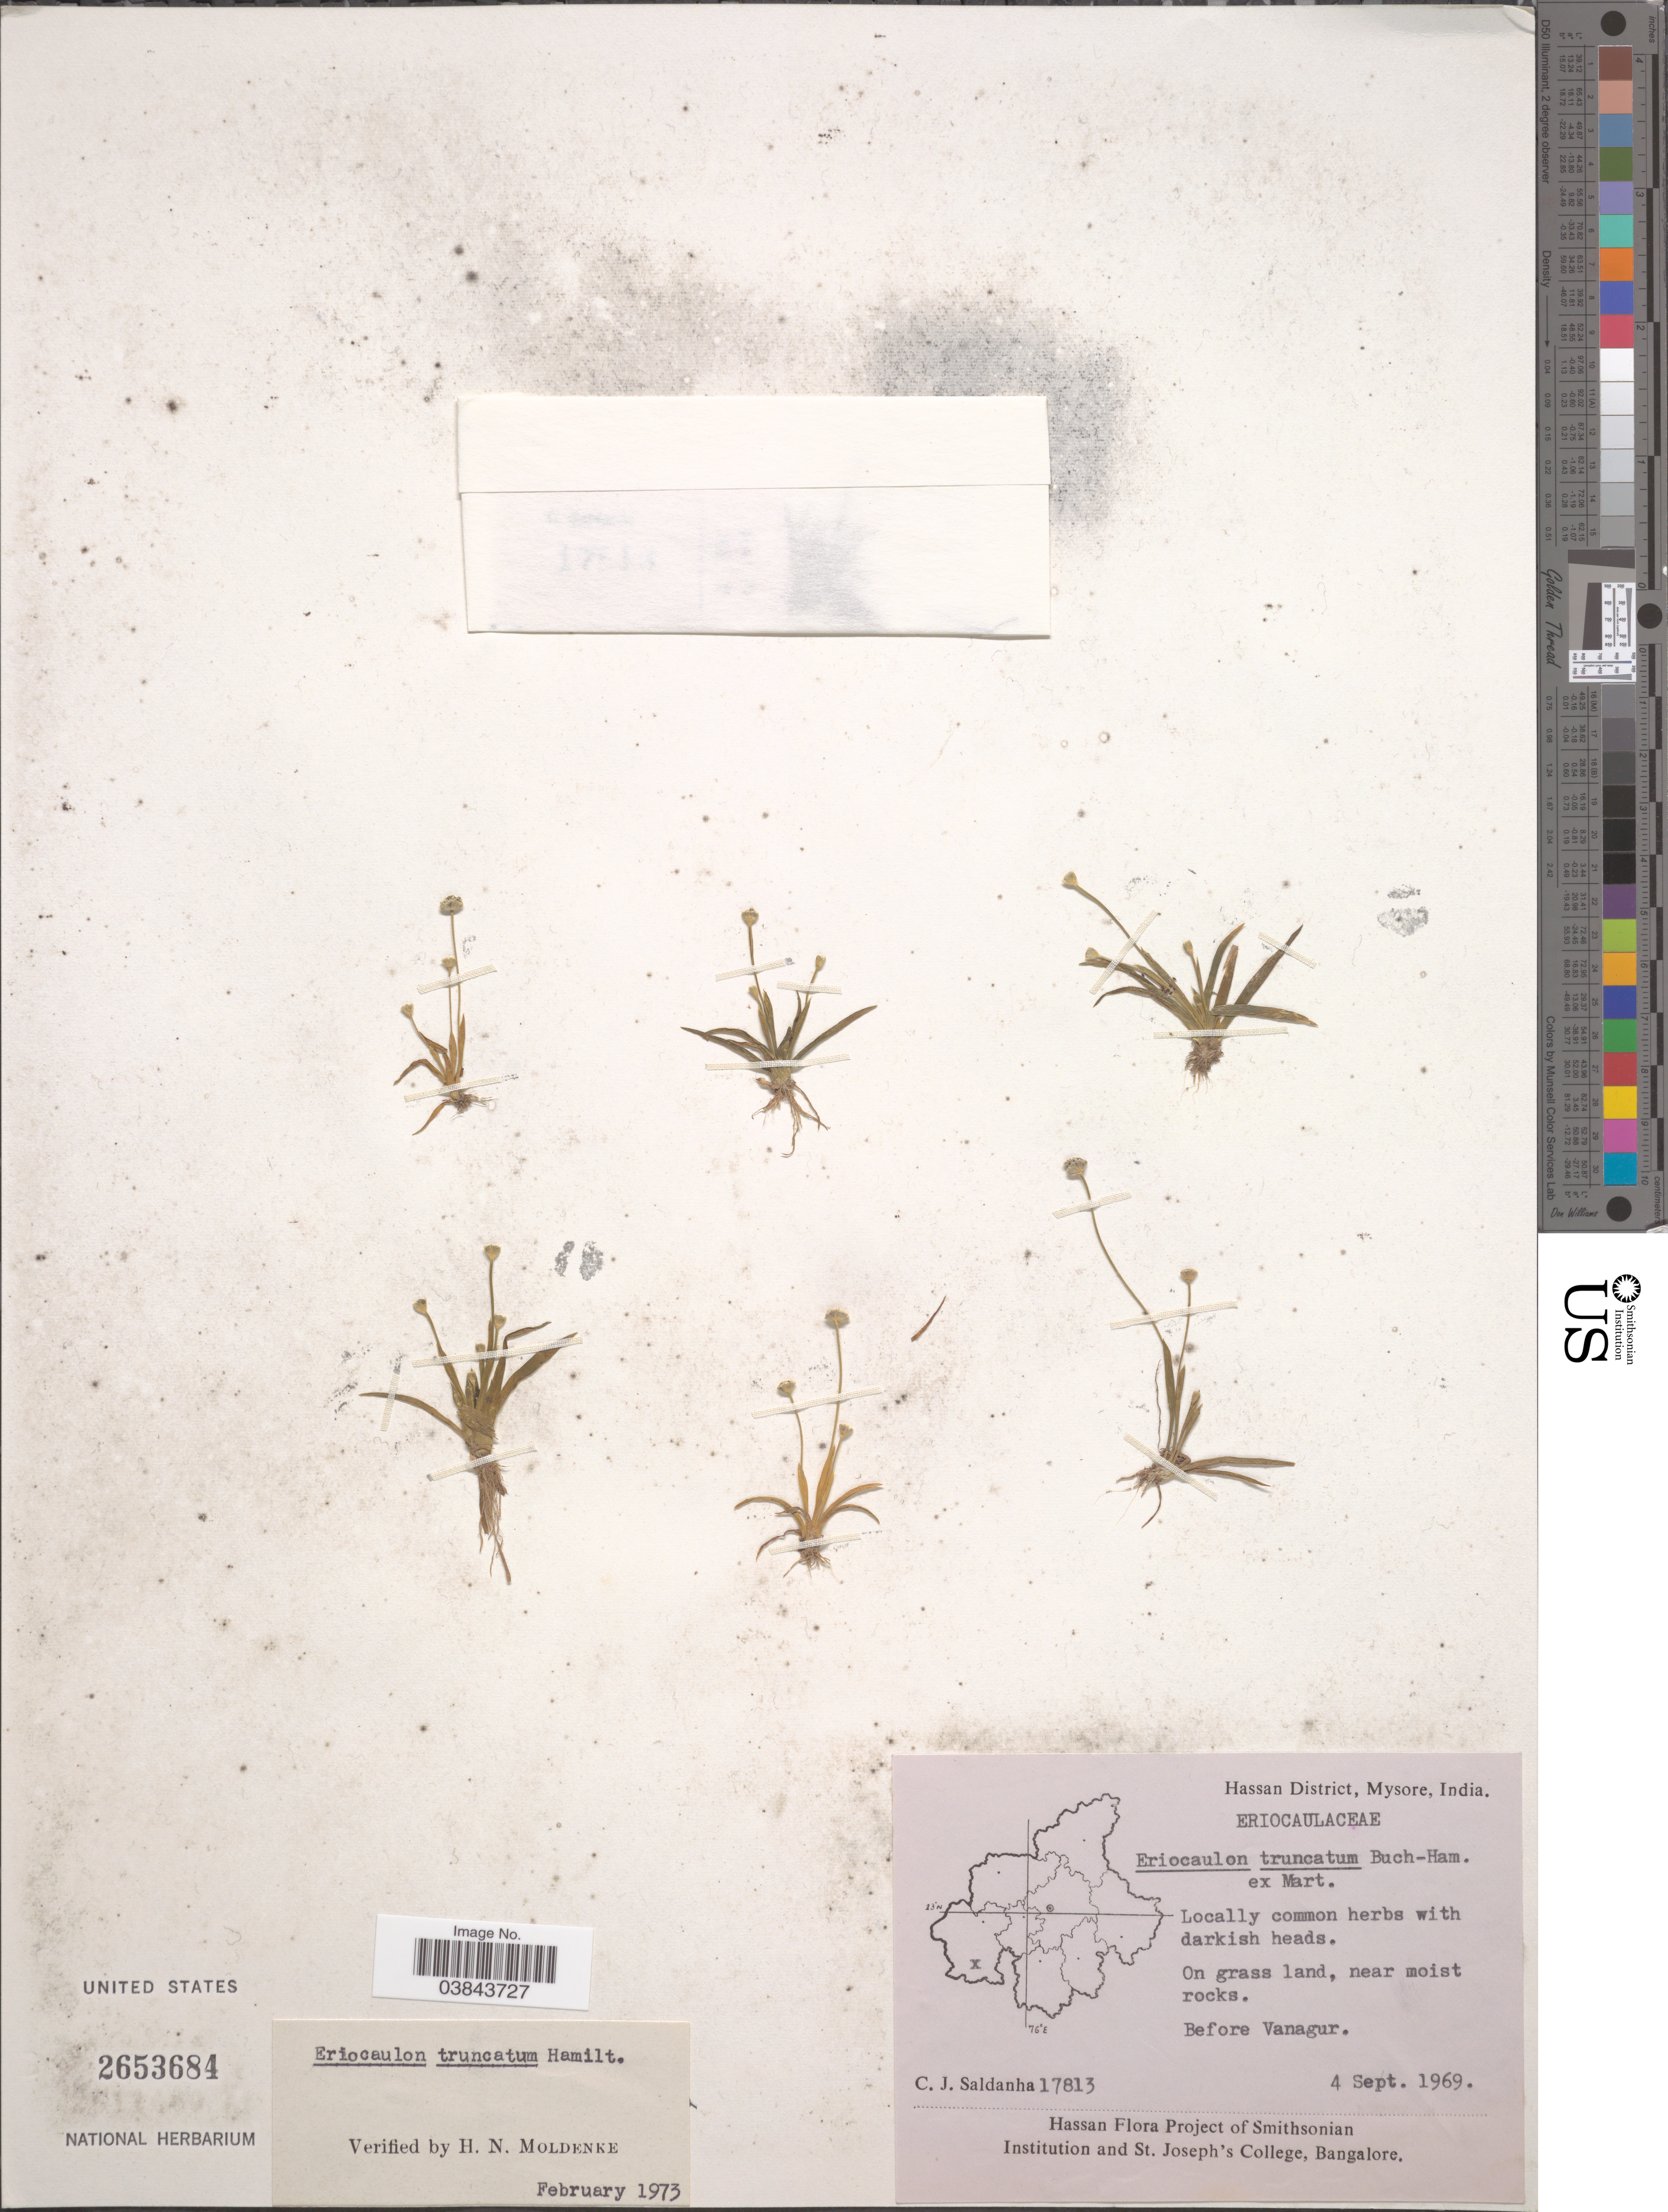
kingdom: Plantae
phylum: Tracheophyta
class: Liliopsida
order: Poales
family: Eriocaulaceae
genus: Eriocaulon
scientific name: Eriocaulon truncatum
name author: Buch.-Ham. ex Mart.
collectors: C. J. Saldanha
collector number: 17813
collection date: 1969-09-04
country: India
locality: Hassan District, Mysore. Before Vanagur.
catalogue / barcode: US 2653684